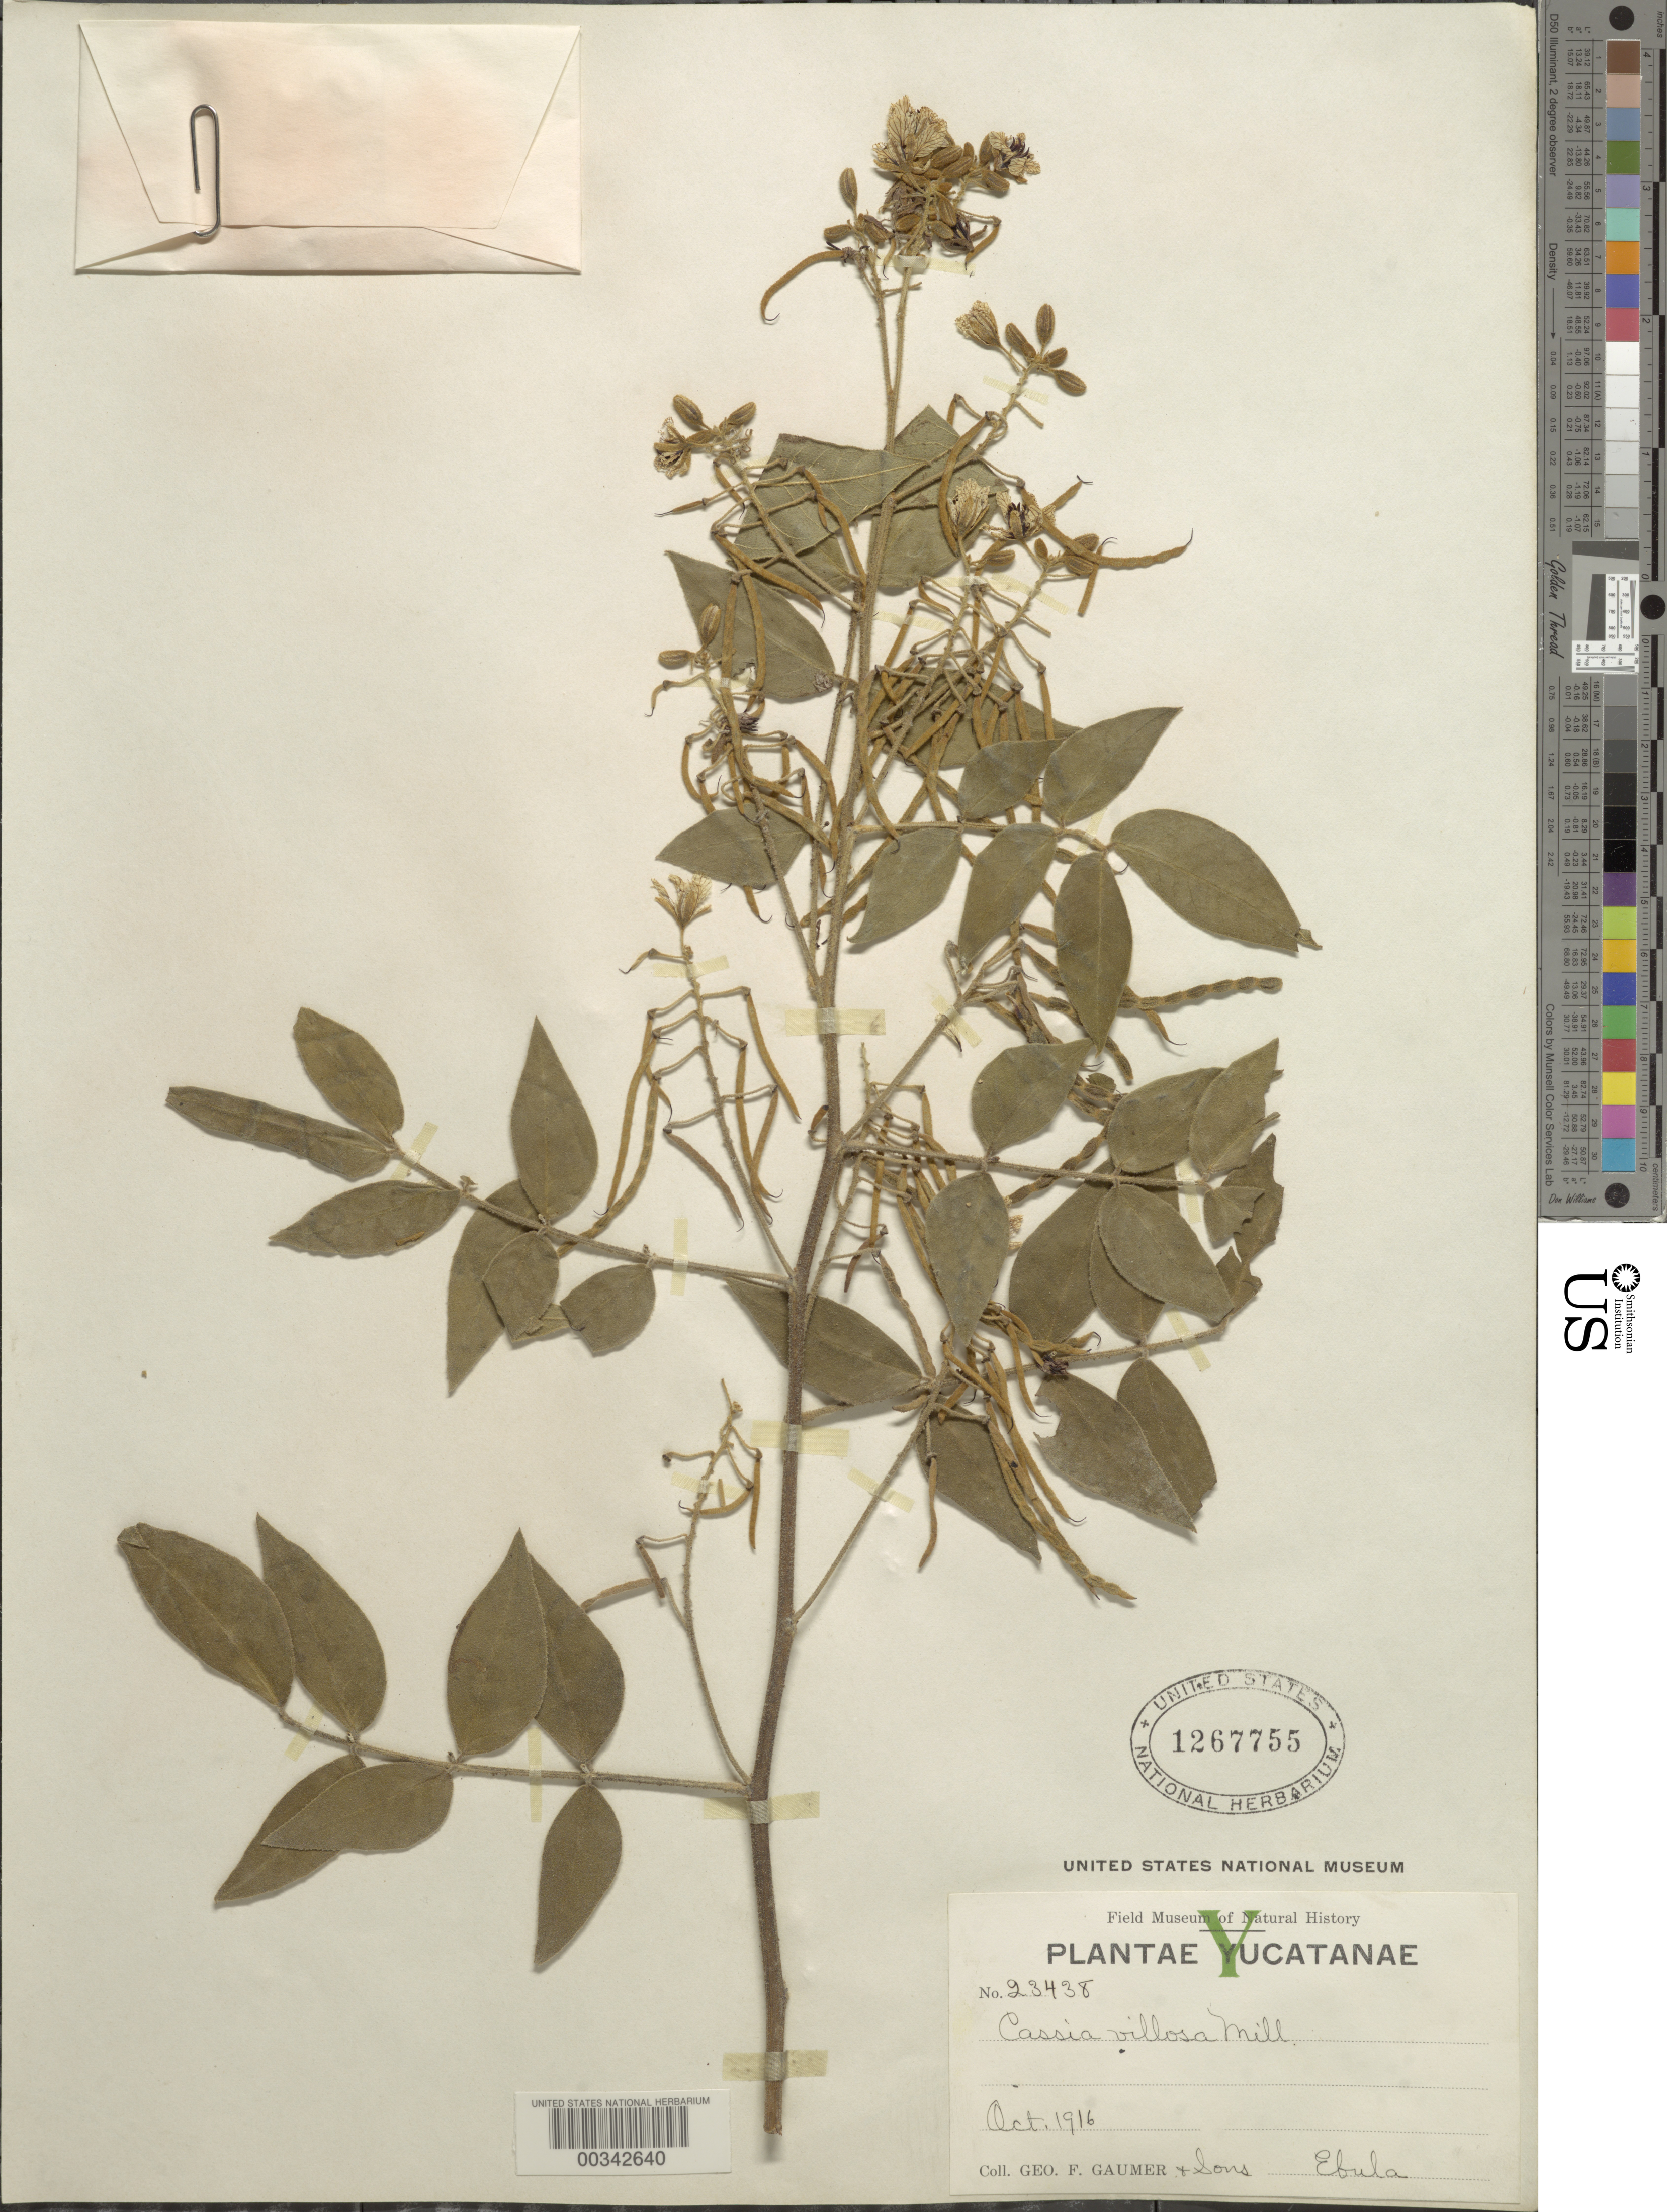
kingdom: Plantae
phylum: Tracheophyta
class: Magnoliopsida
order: Fabales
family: Fabaceae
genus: Senna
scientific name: Senna villosa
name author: (Mill.) H.S. Irwin & Barneby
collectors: G. F. Gaumer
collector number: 23438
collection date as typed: Oct 1916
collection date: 1916-10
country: Mexico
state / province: Yucatán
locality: Ebula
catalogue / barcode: US 1267755